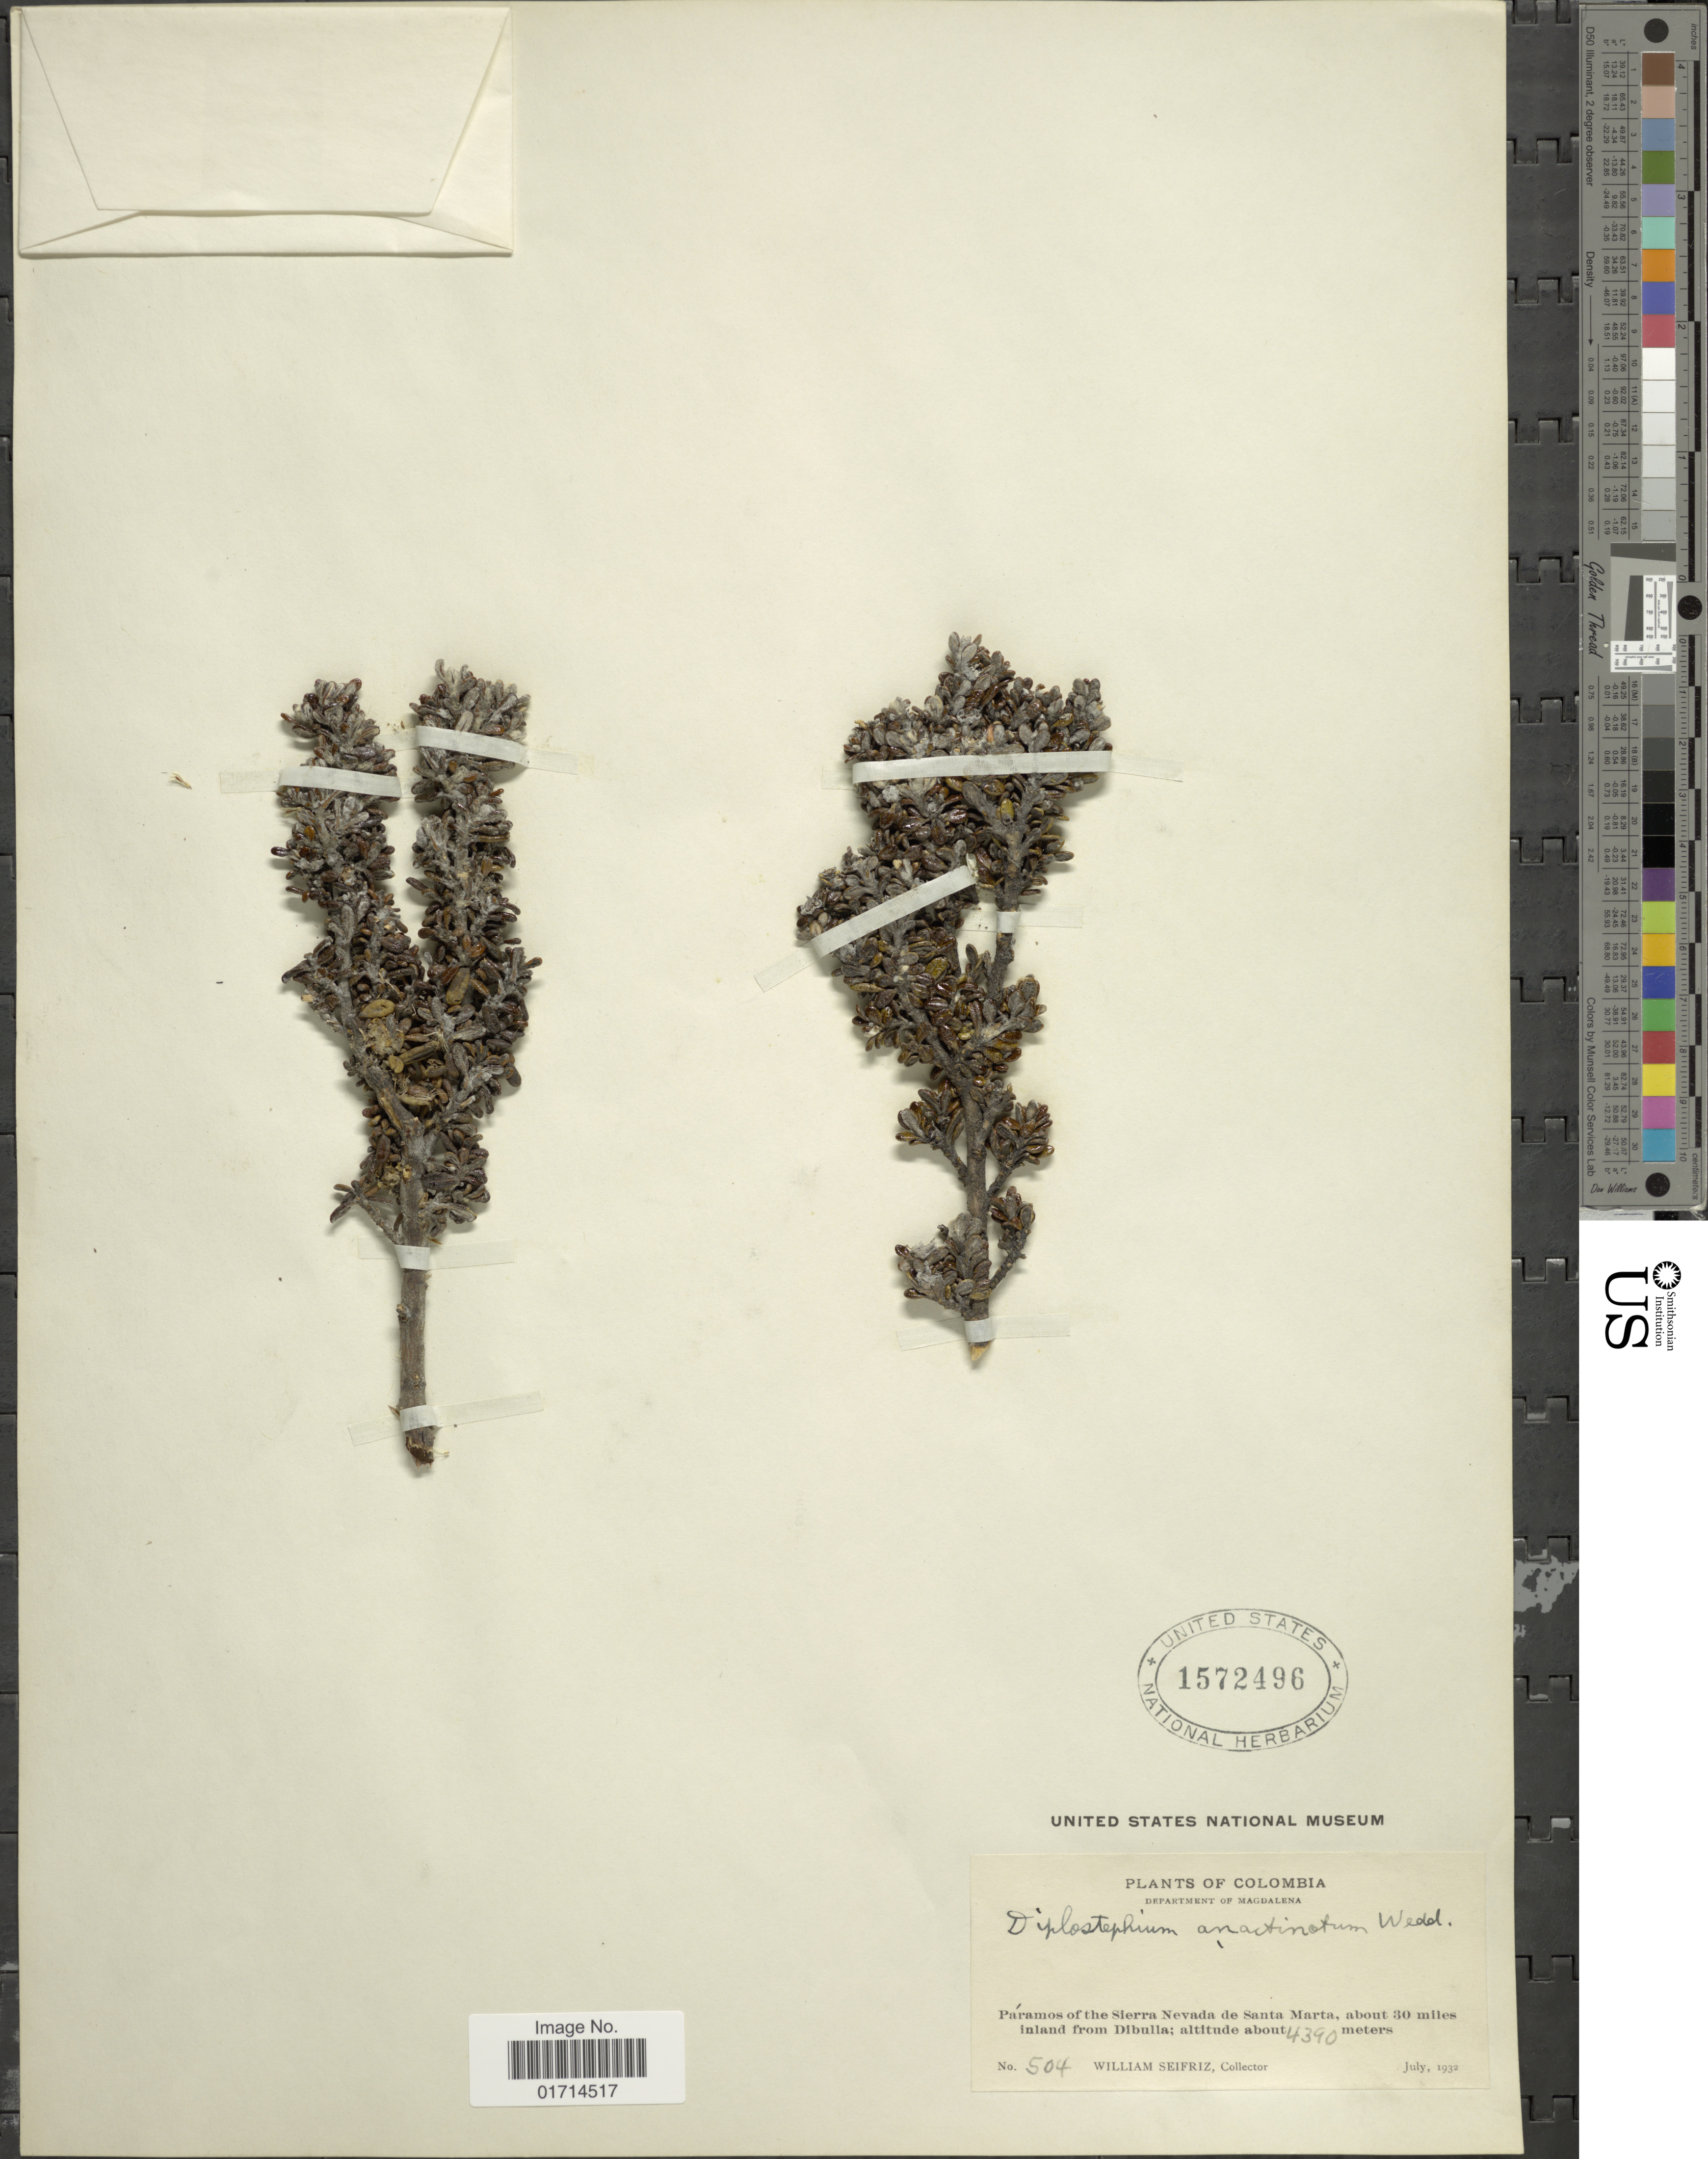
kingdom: Plantae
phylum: Tracheophyta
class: Magnoliopsida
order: Asterales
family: Asteraceae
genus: Diplostephium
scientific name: Diplostephium anactinotum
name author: Wedd.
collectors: W. Seifriz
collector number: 504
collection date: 1932-07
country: Colombia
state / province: Magdalena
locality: Paramos of the Sierra Nevada de Santa Maria, about 30 miles inland from Dibulla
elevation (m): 4390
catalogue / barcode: US 1572496